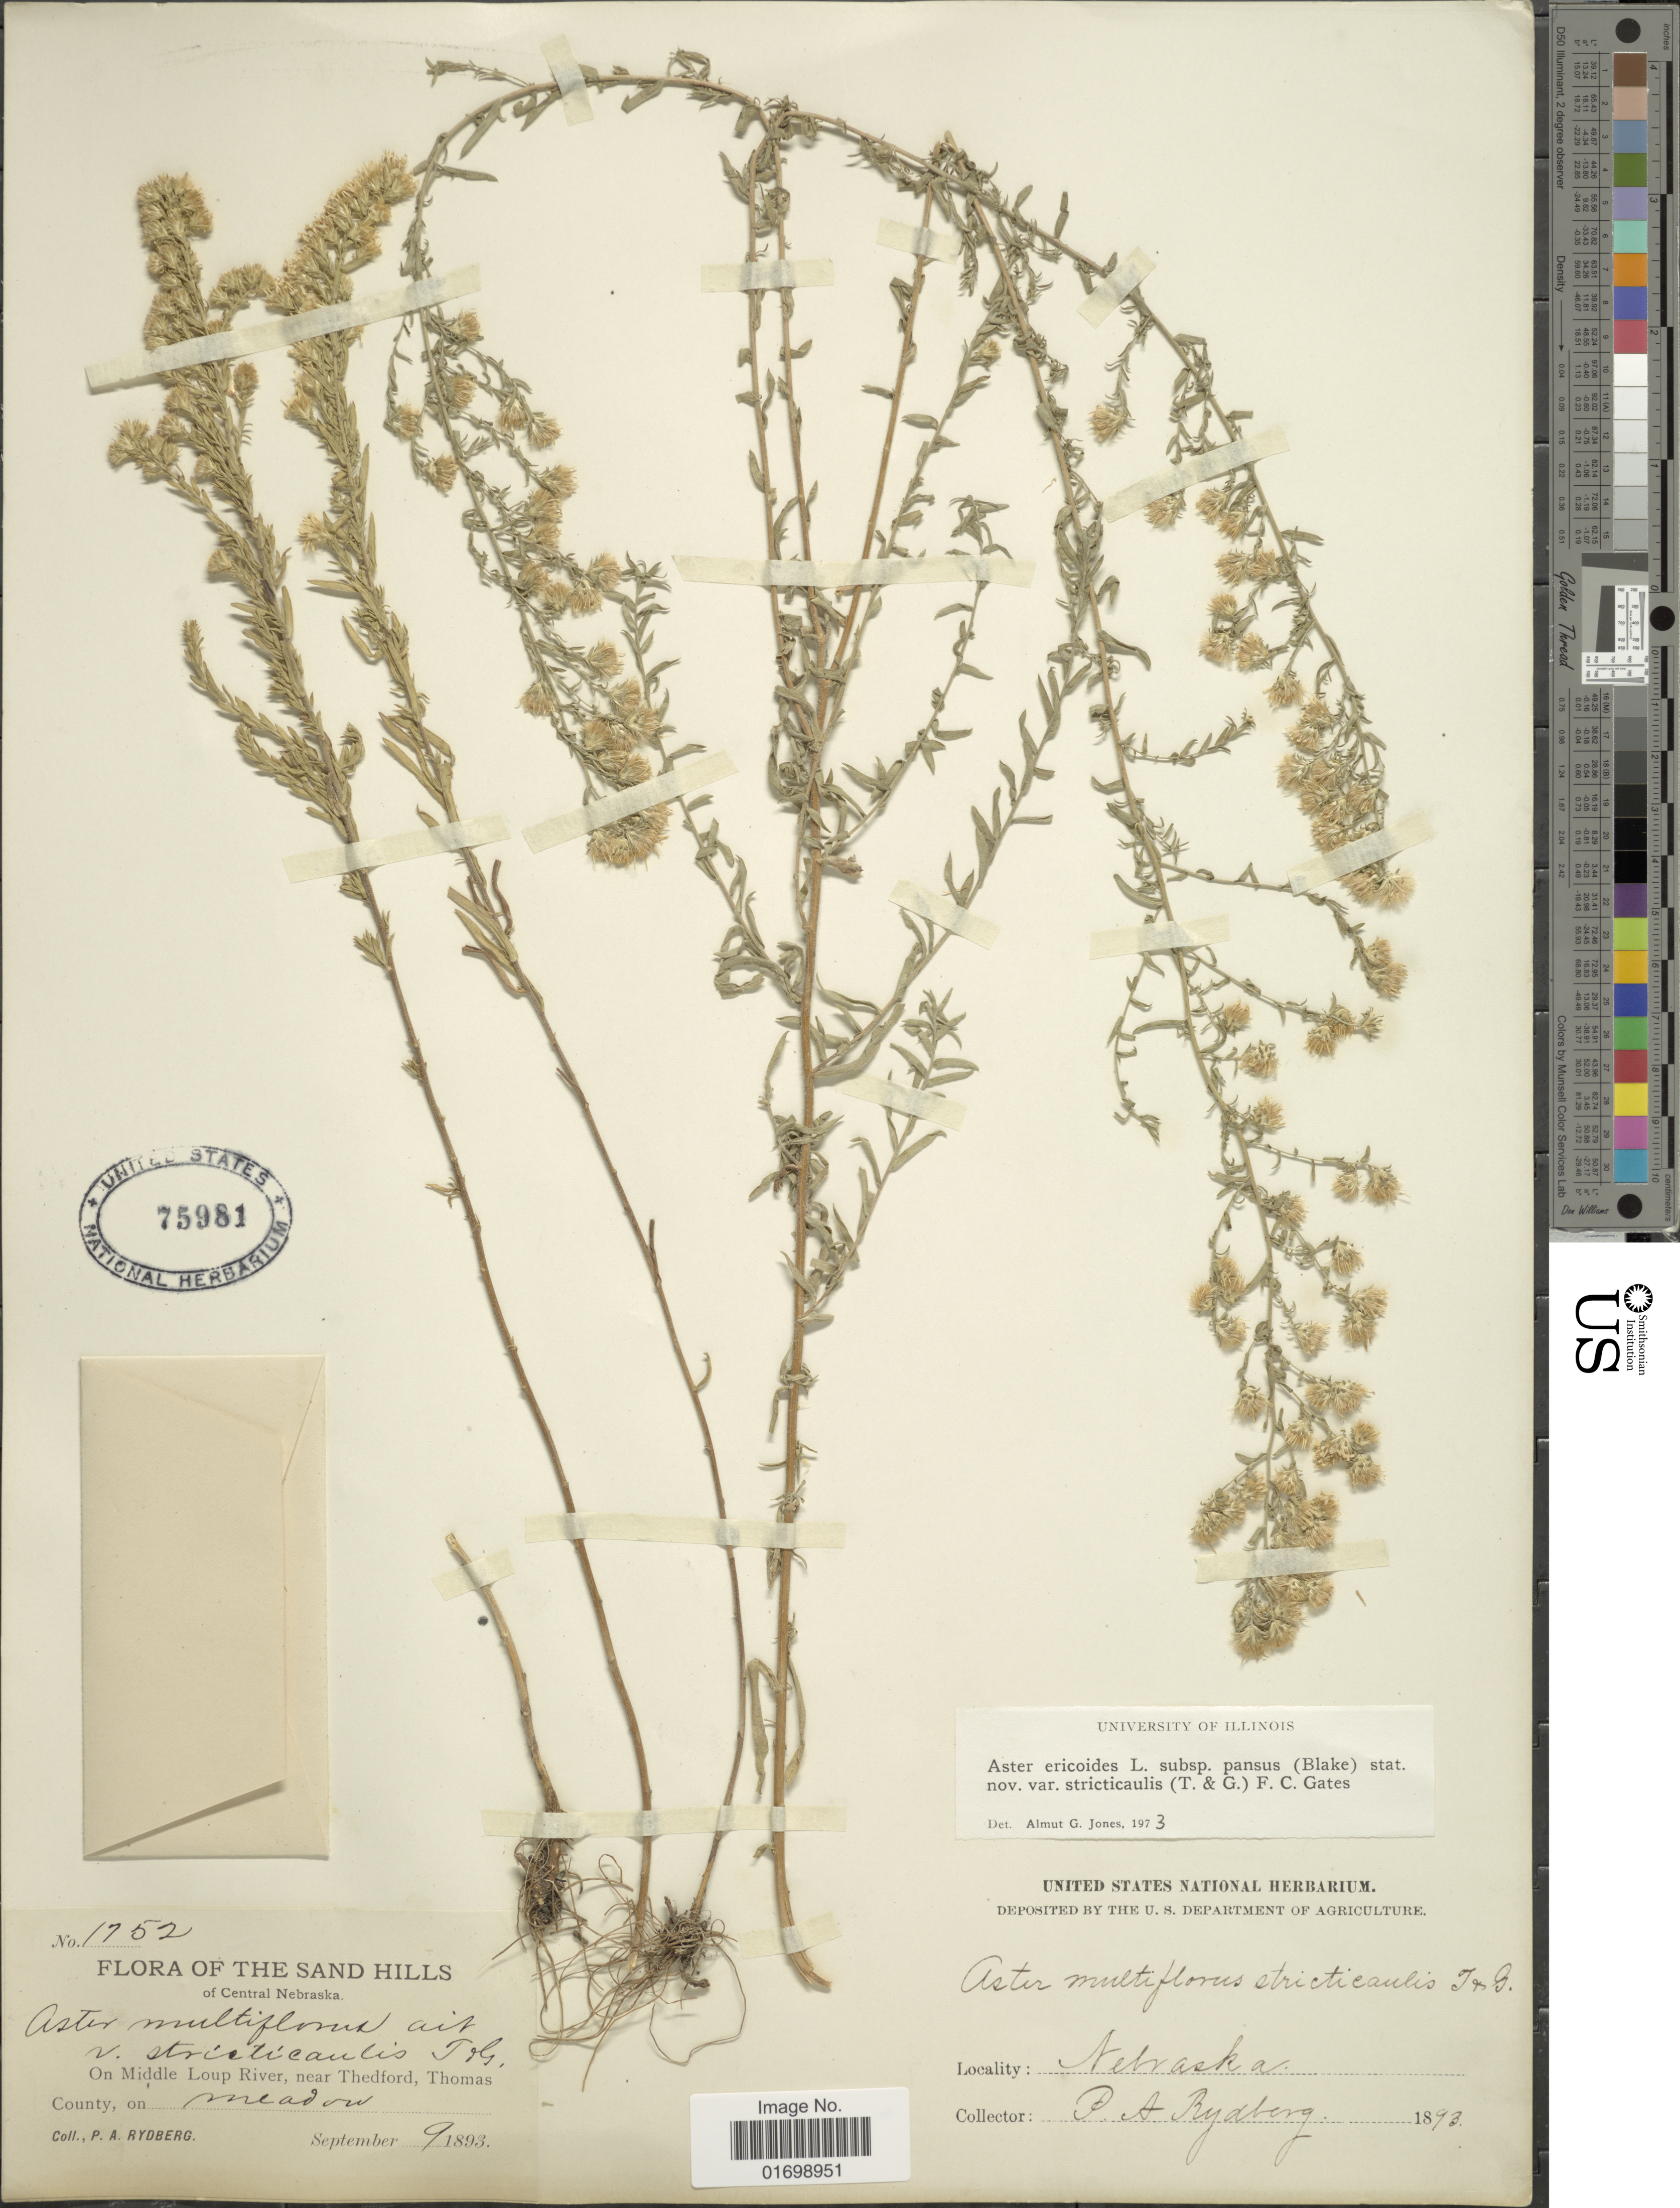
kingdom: Plantae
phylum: Tracheophyta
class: Magnoliopsida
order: Asterales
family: Asteraceae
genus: Symphyotrichum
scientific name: Symphyotrichum ericoides var. pansum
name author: (S.F. Blake) G.L. Nesom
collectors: P. A. Rydberg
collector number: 1752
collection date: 1893-09-09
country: United States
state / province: Nebraska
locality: Sand Hills of Central Nebraska, on Midlle Loup River, near Thedford, Thomas County, on meadow.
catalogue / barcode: US 75981